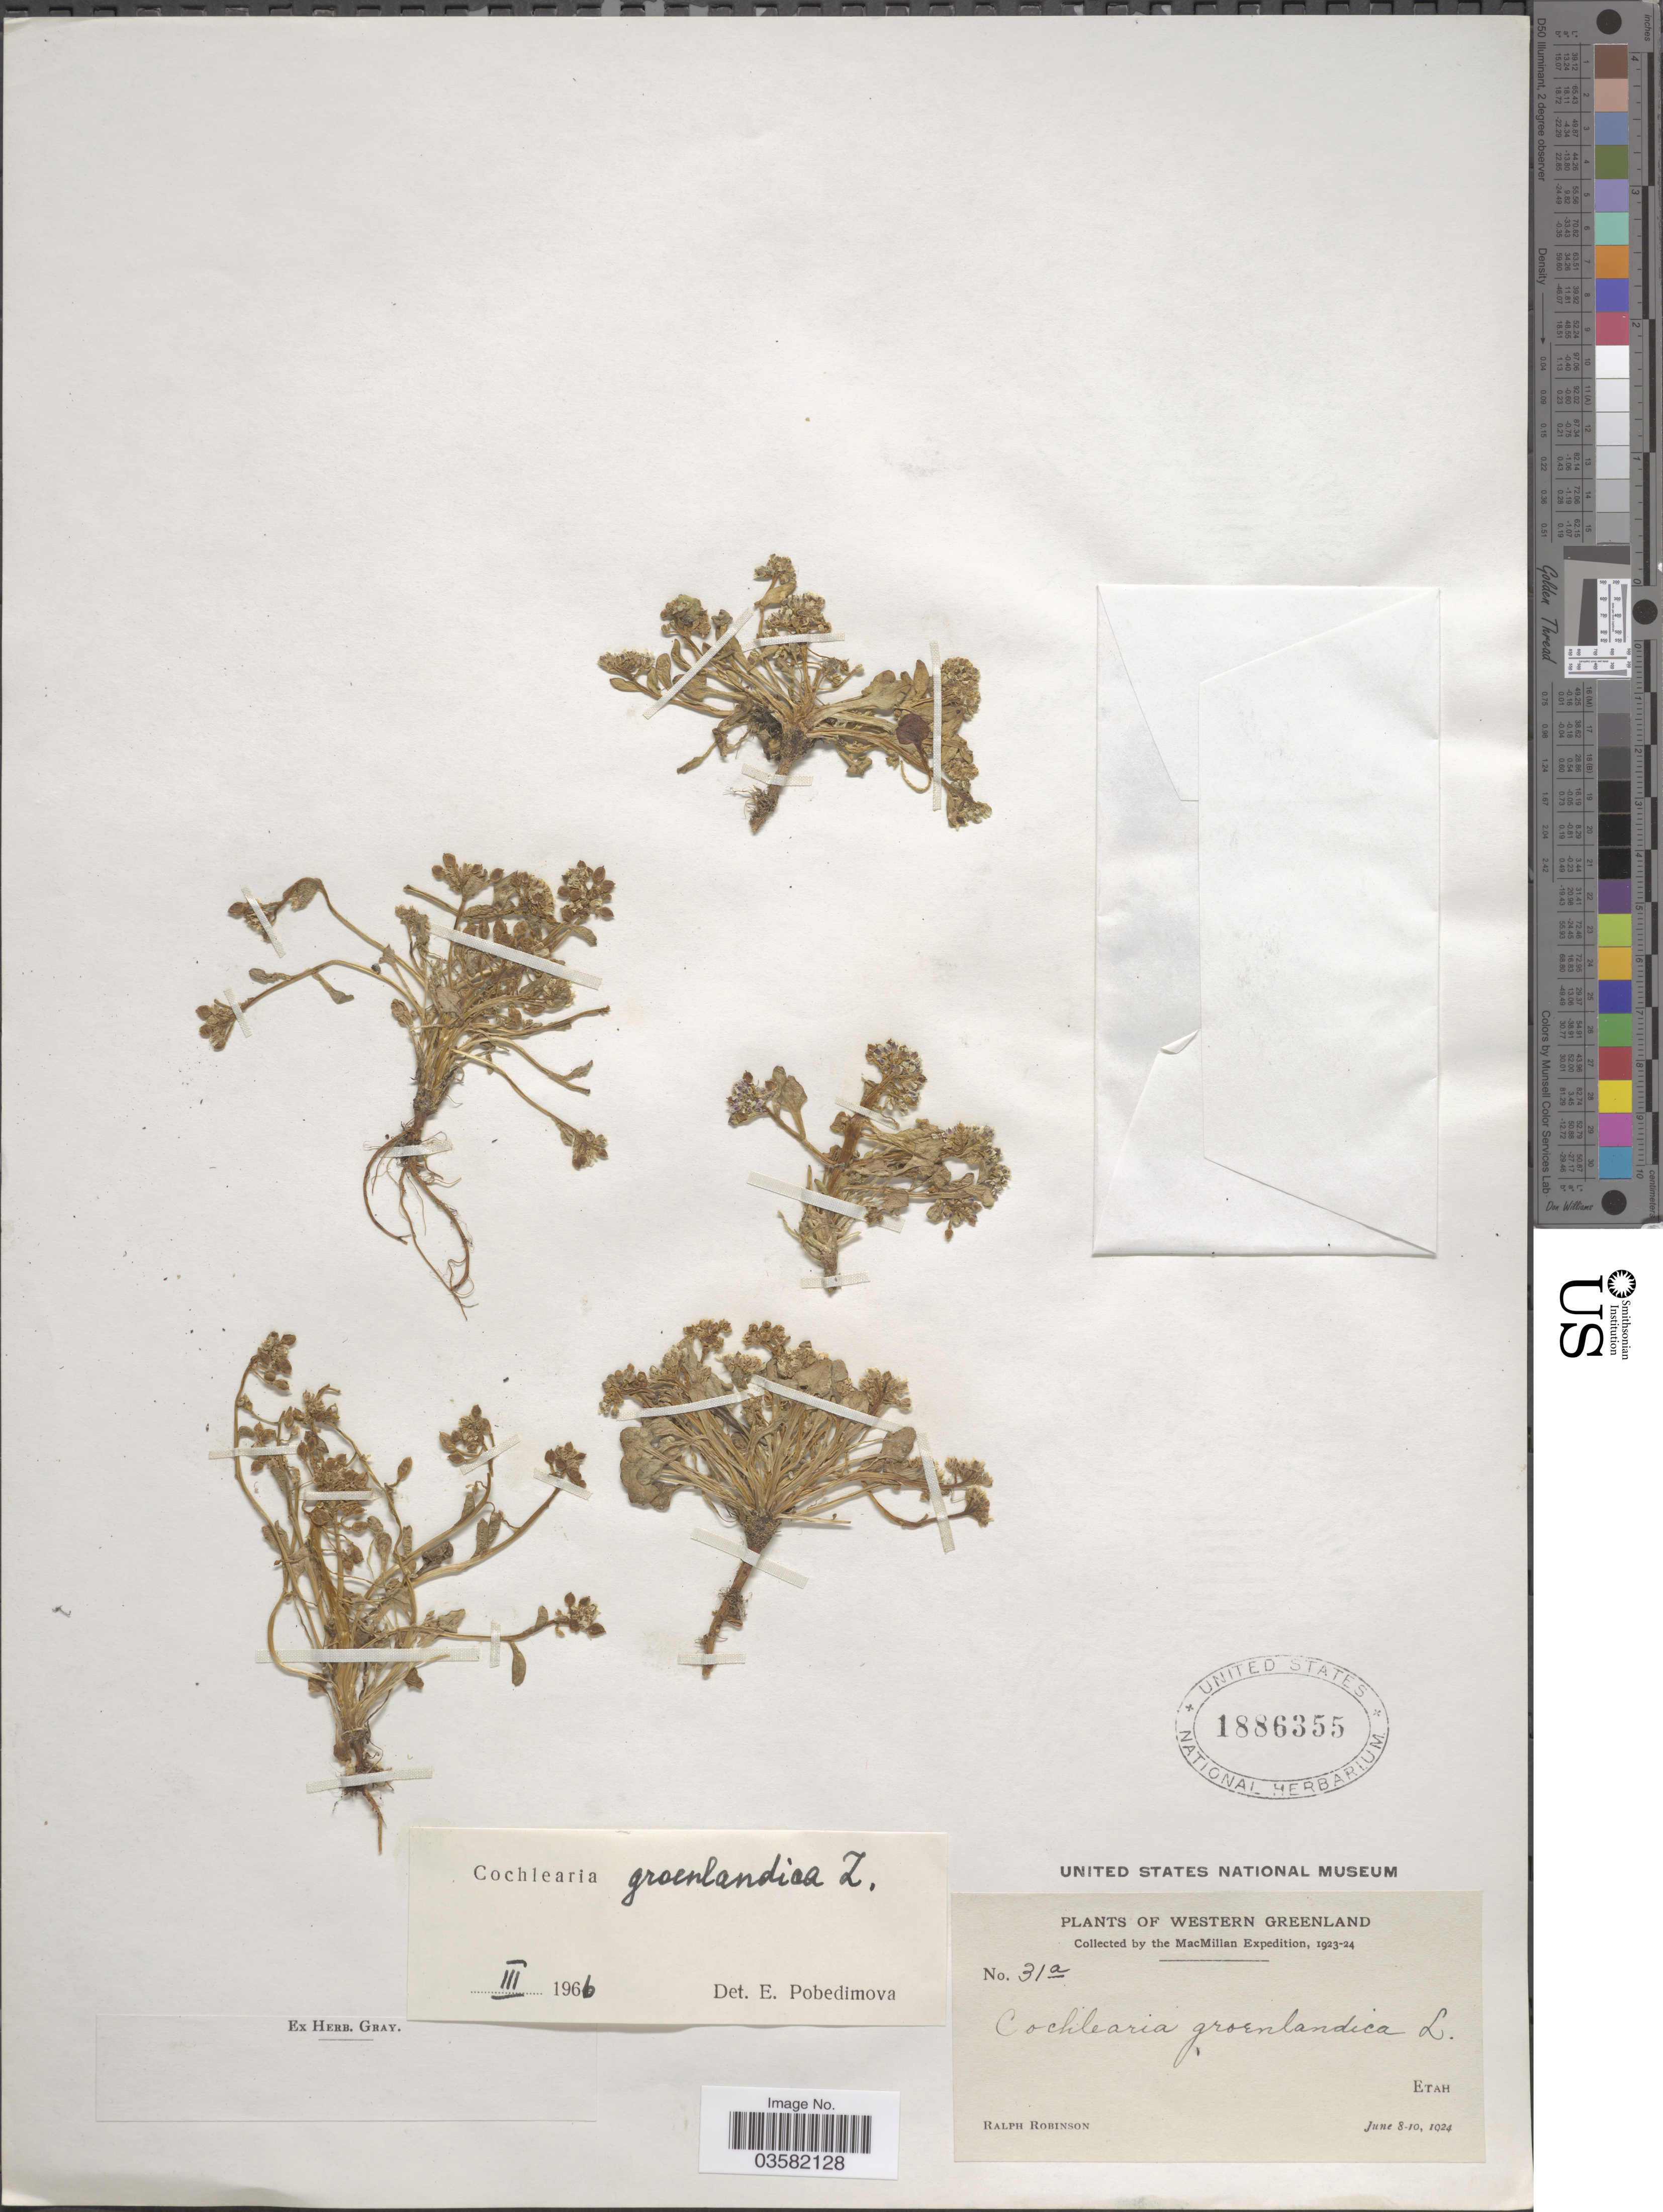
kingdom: Plantae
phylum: Tracheophyta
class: Magnoliopsida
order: Brassicales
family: Brassicaceae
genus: Cochlearia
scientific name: Cochlearia groenlandica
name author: L.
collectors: R. Robinson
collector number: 31a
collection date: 1924-06-08/1924-06-10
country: Greenland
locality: Western Greenland. Etah.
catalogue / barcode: US 1886355